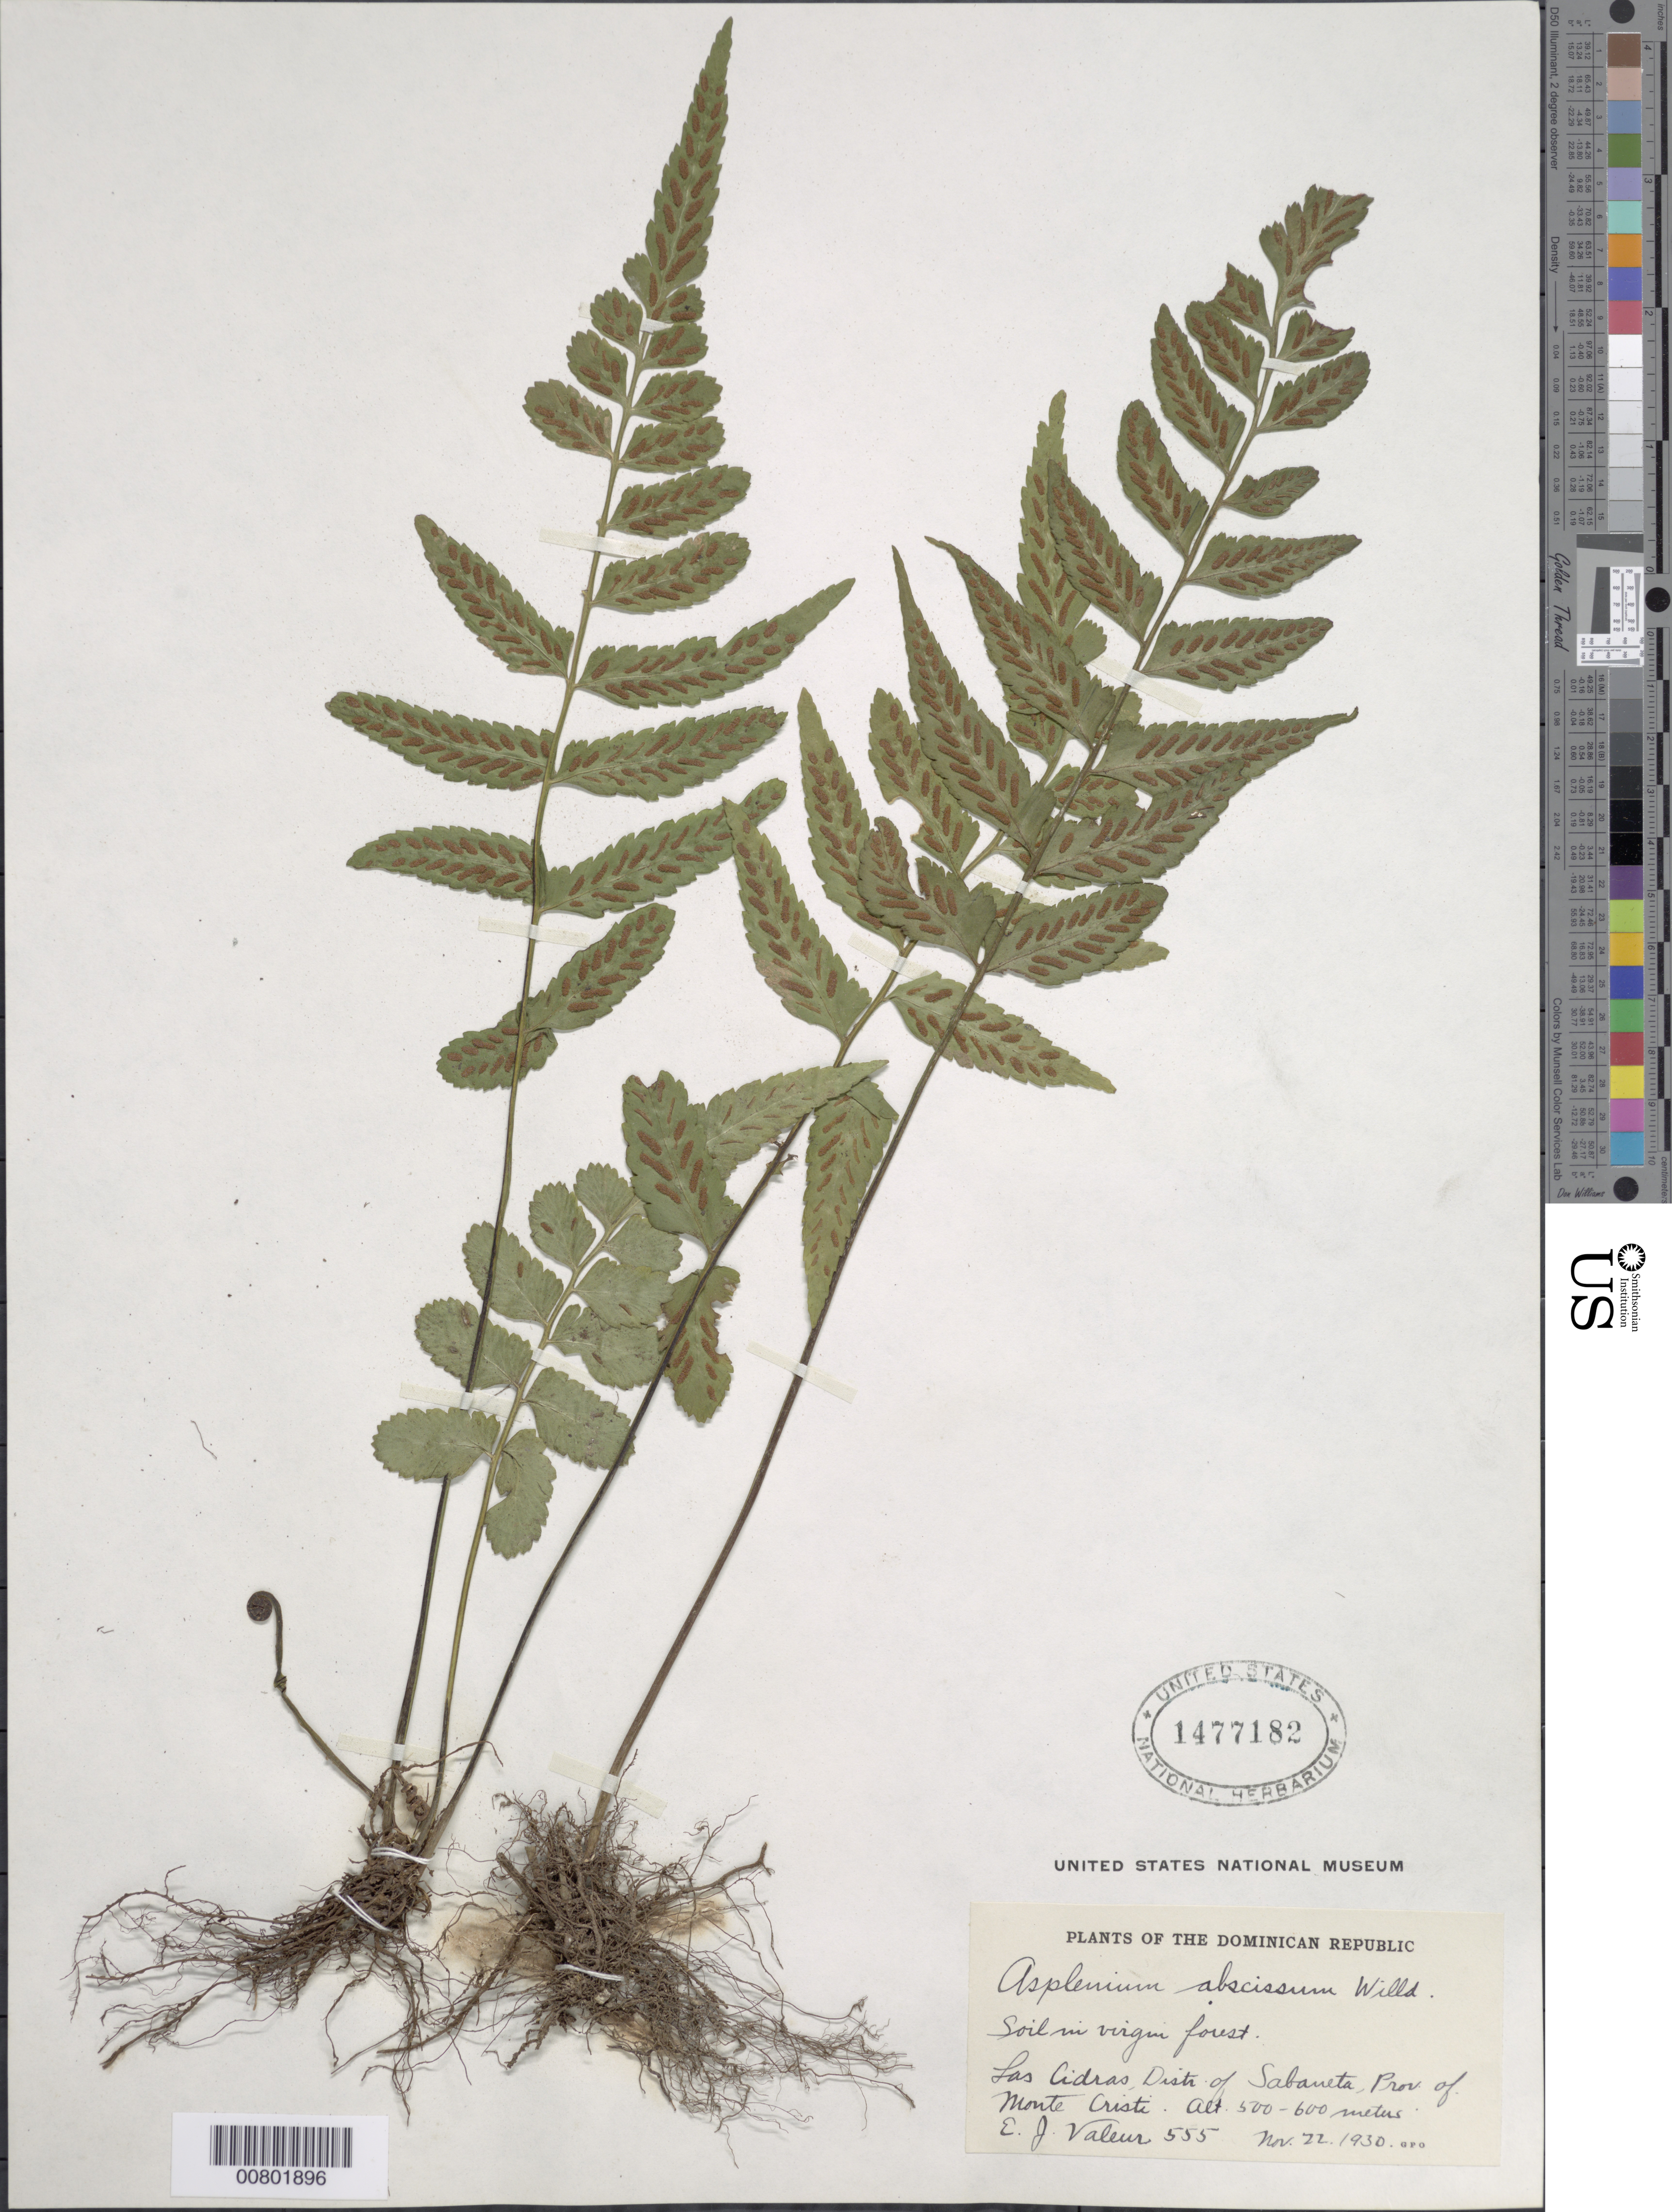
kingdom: Plantae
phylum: Tracheophyta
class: Polypodiopsida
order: Polypodiales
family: Aspleniaceae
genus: Asplenium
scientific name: Asplenium abscissum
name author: Willd.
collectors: E. Valeur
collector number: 555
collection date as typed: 22 Nov 1930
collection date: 1930-11-22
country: Dominican Republic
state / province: Monte Cristi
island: Hispaniola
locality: Dist. Sabaneta, Las Cidras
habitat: Soil in virgin forest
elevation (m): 500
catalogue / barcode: US 1477182